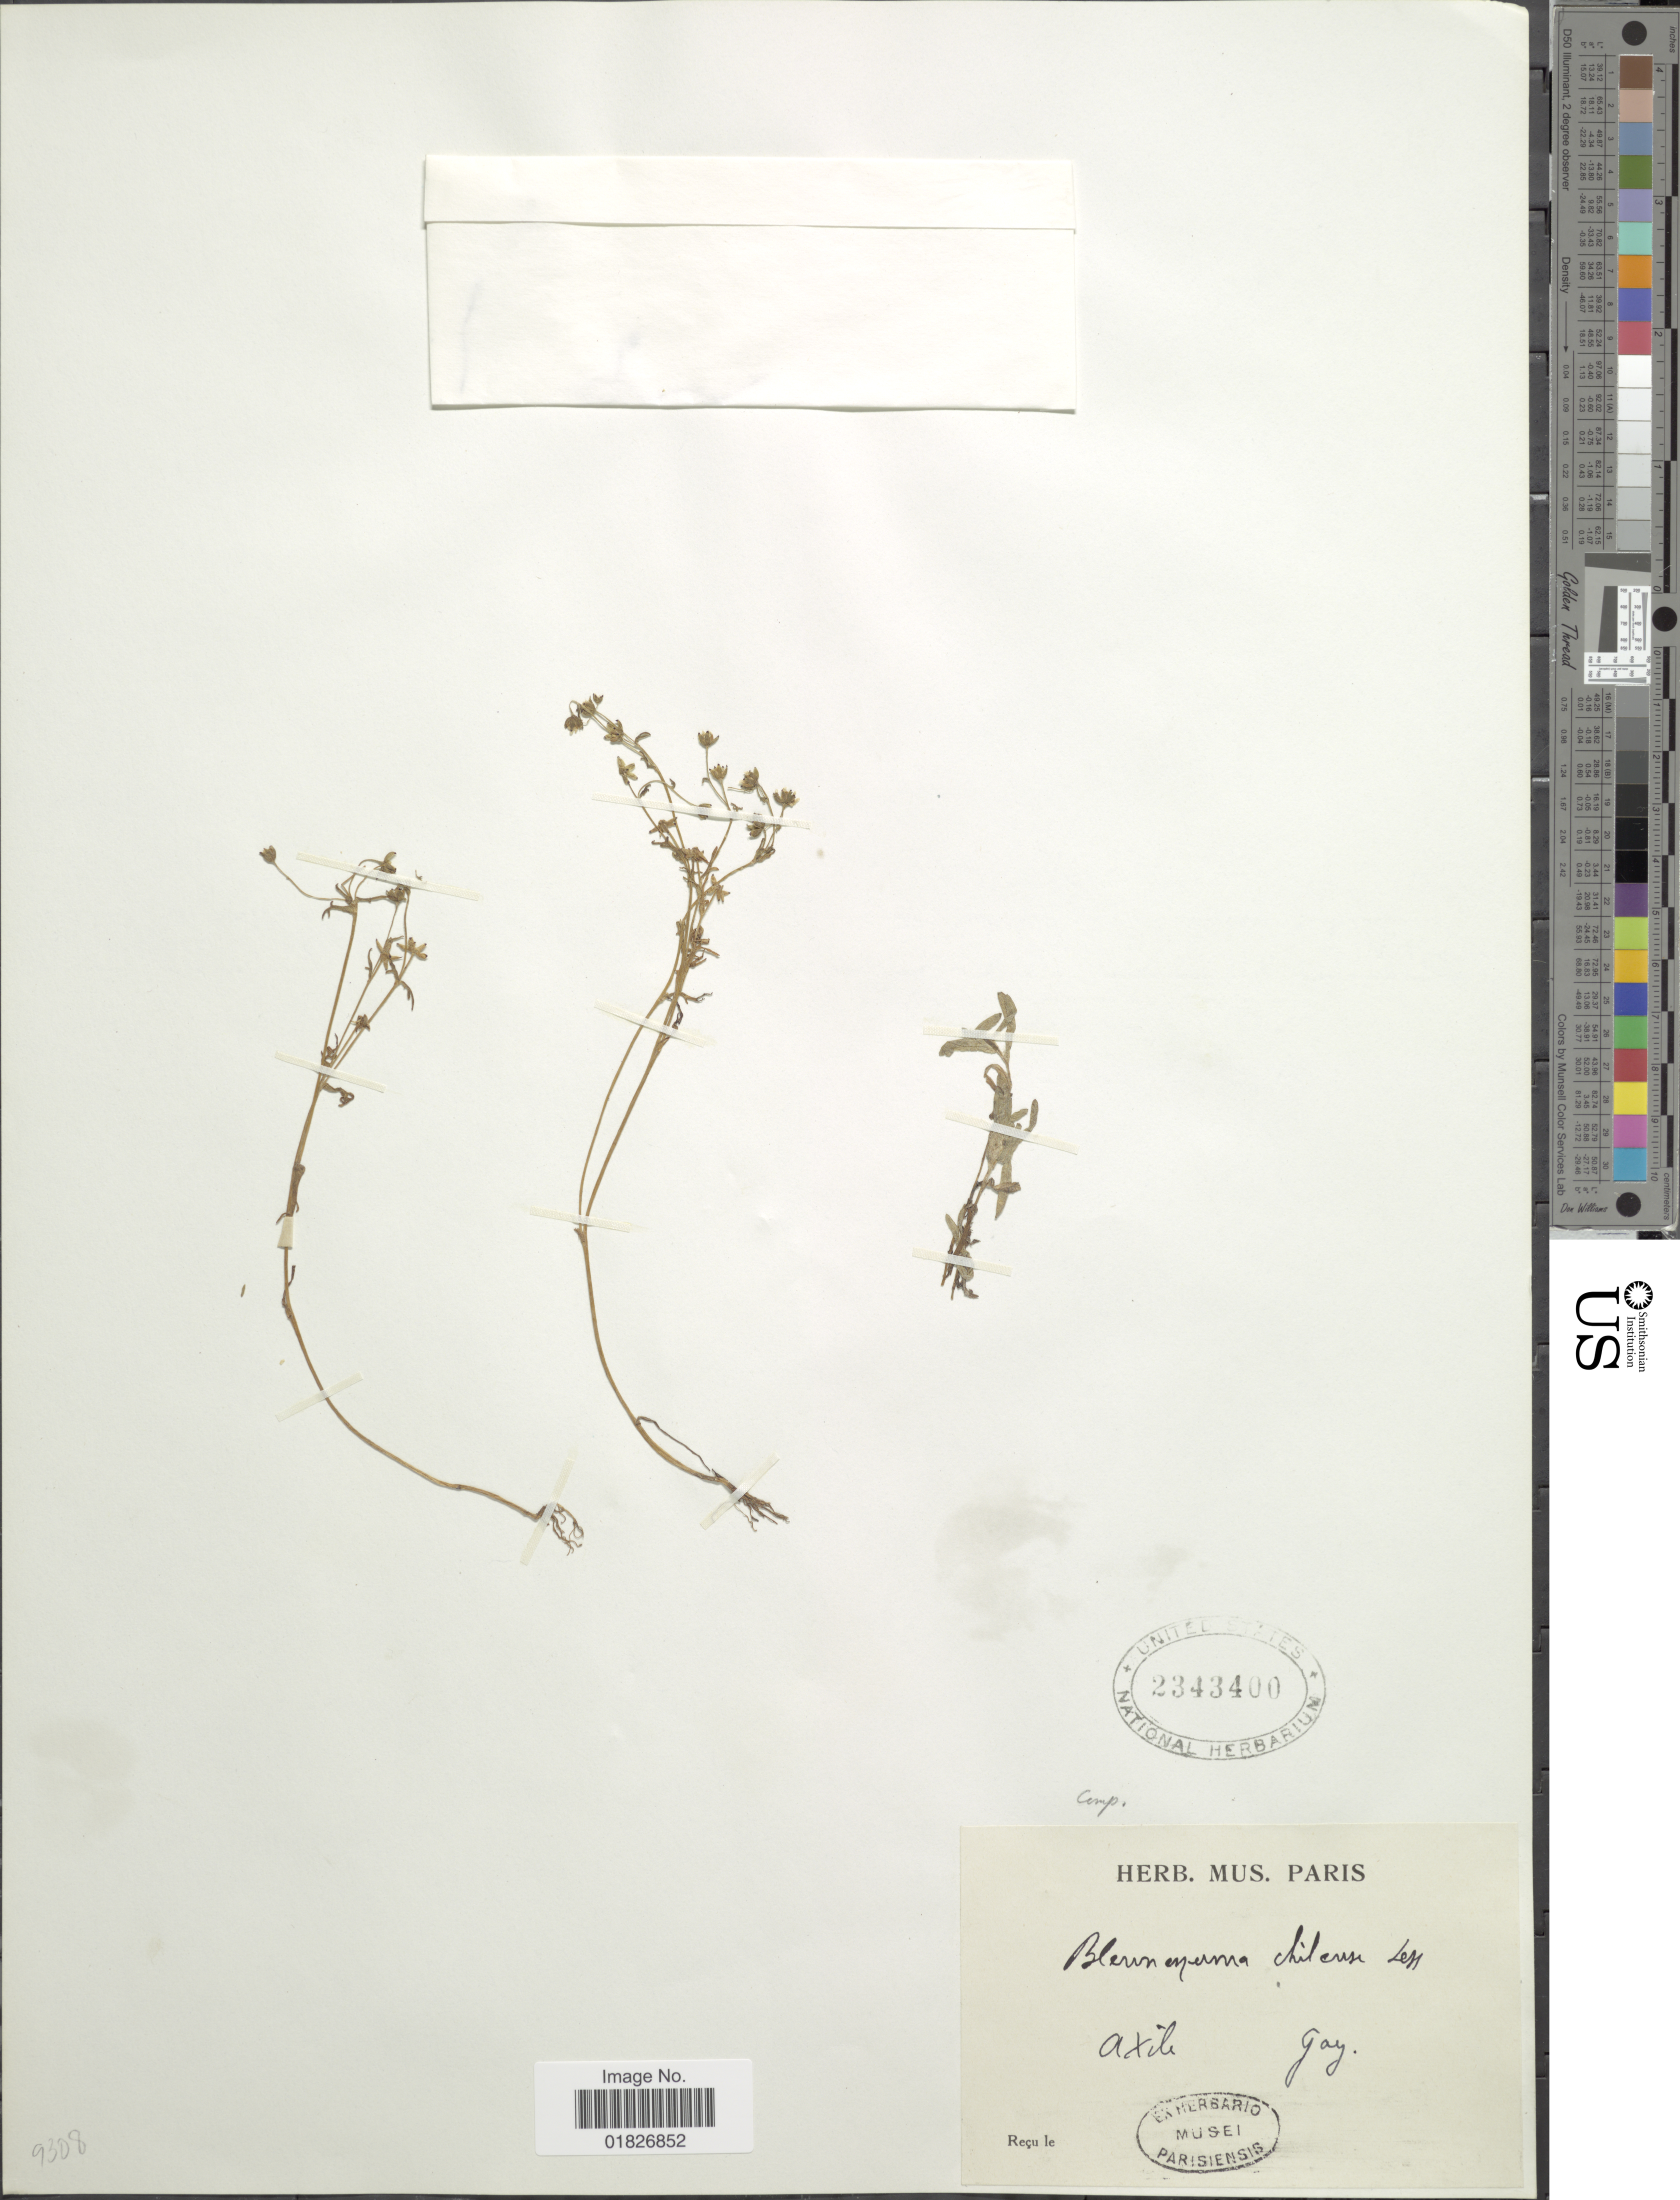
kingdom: Plantae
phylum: Tracheophyta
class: Magnoliopsida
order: Asterales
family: Asteraceae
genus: Blennosperma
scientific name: Blennosperma chilense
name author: Less.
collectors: -- Gay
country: Chile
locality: Axile [unsure placement]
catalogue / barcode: US 2343400